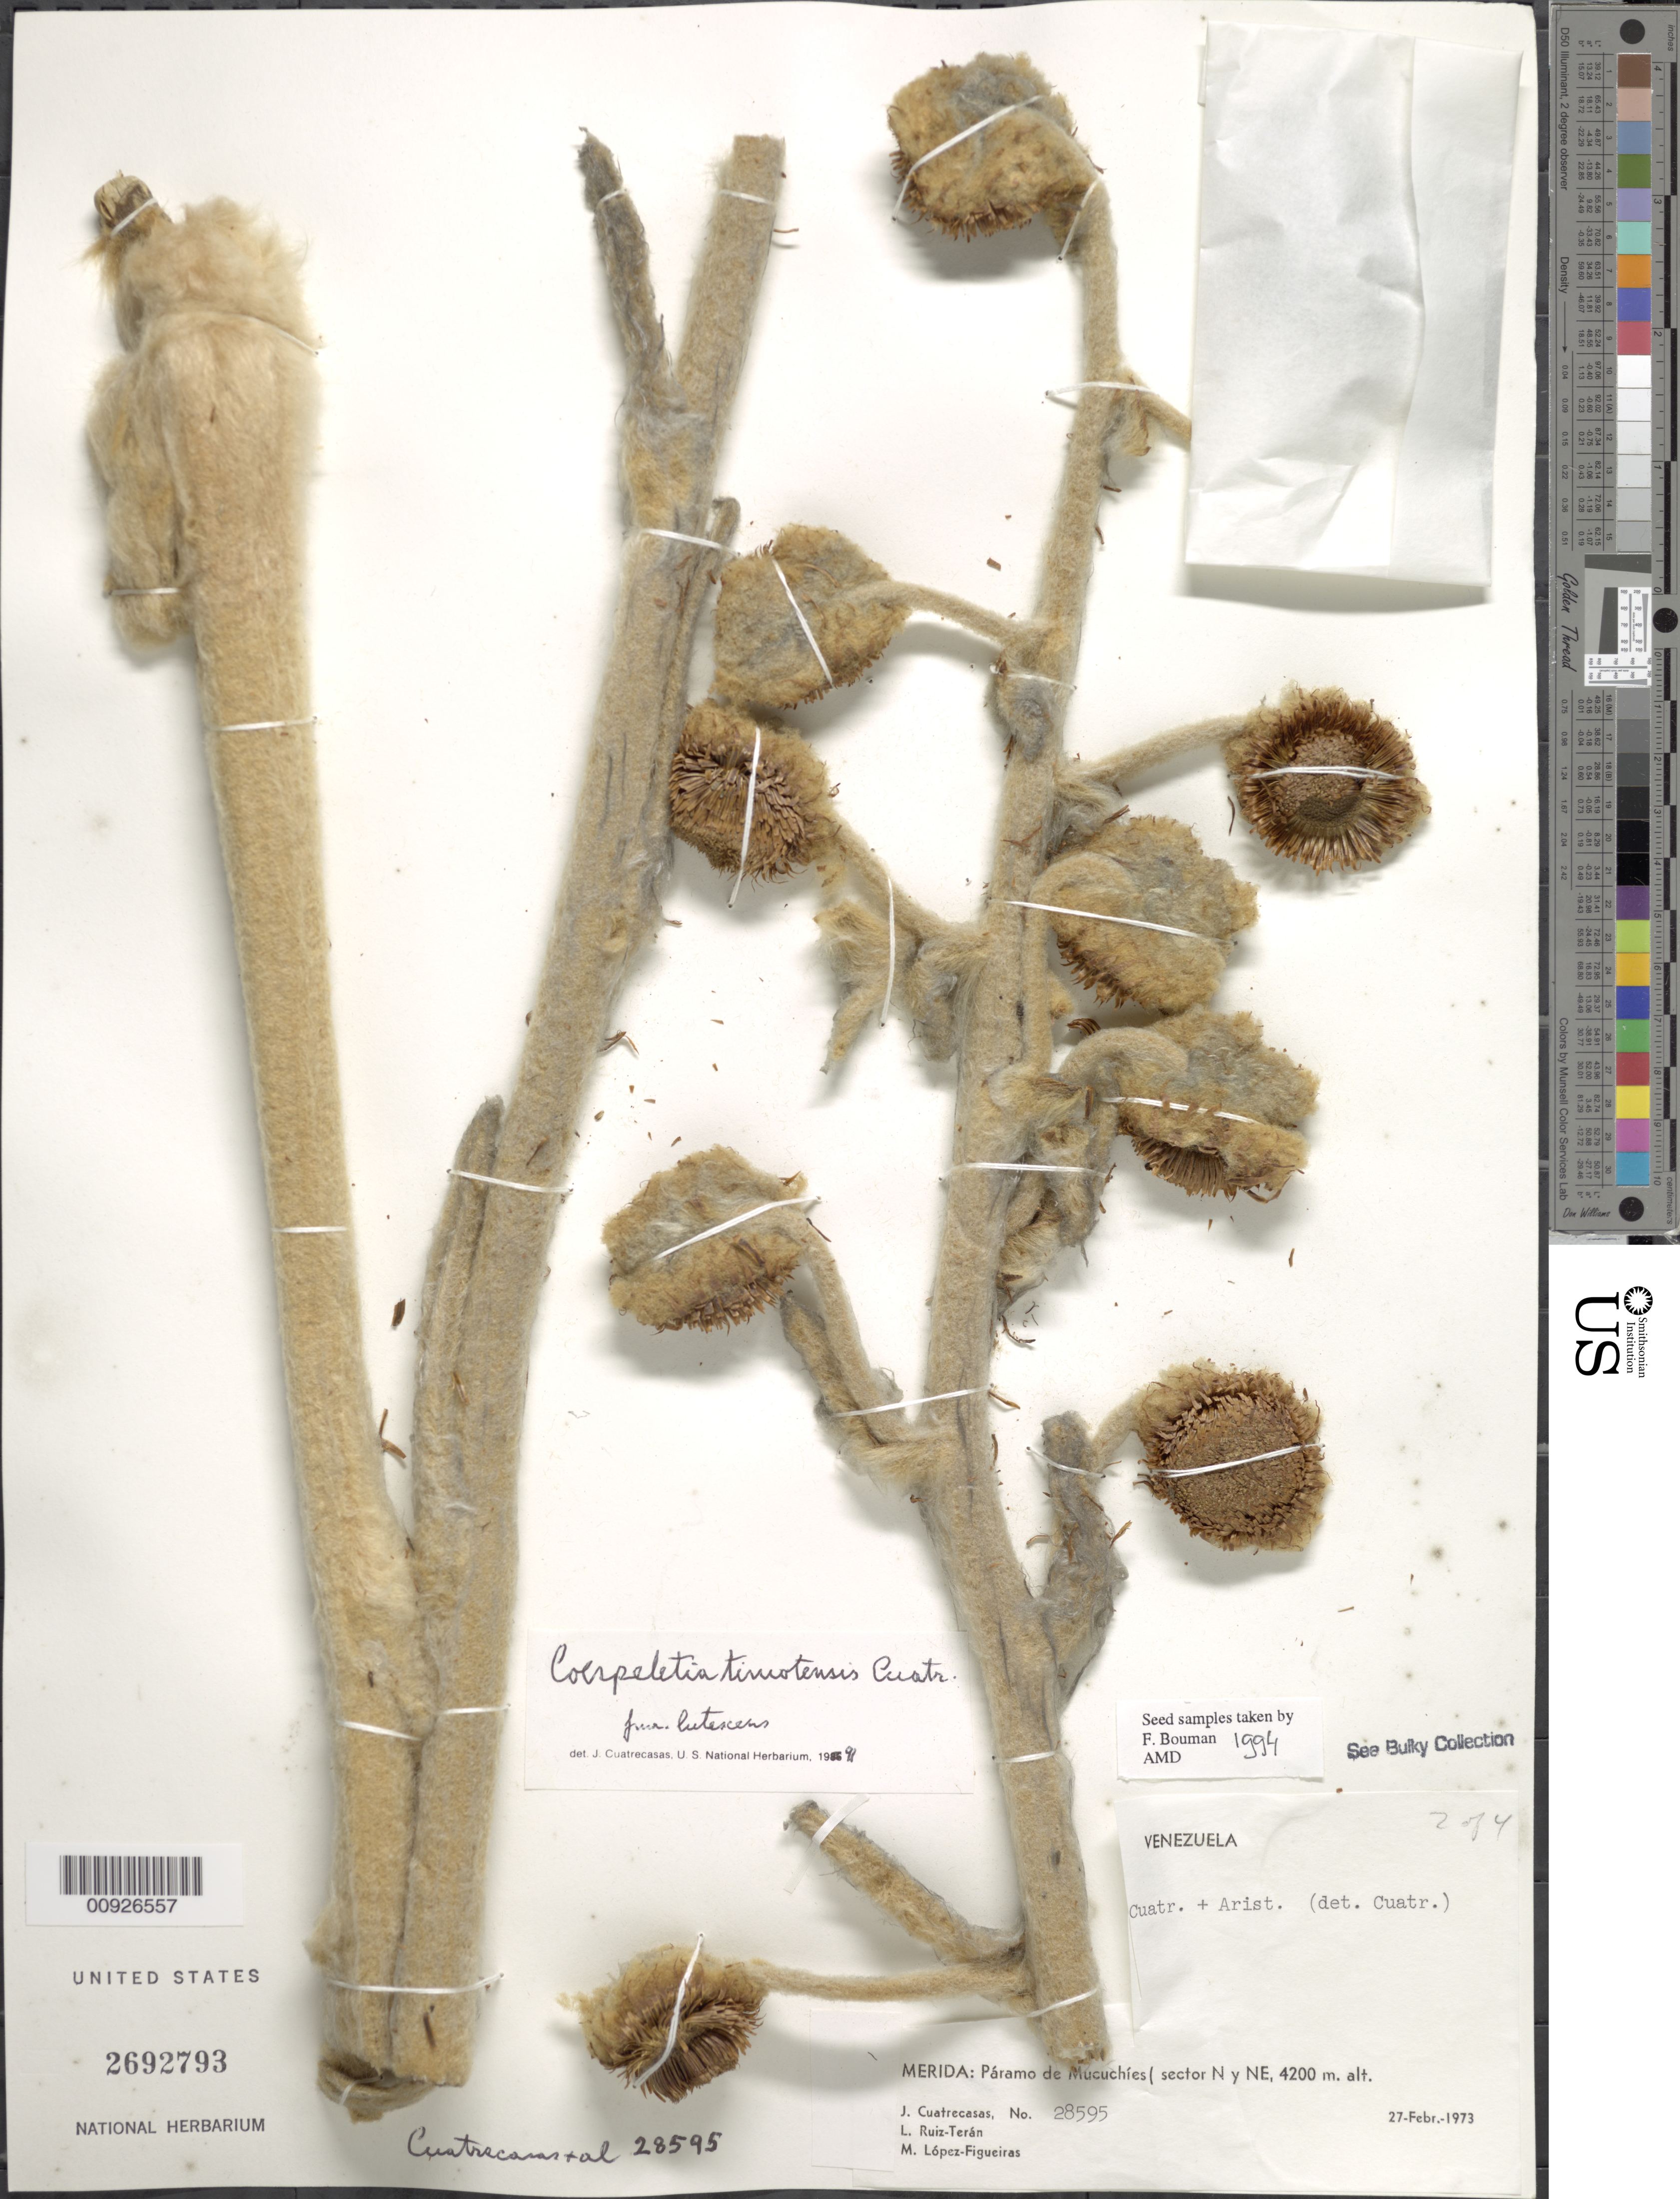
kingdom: Plantae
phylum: Tracheophyta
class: Magnoliopsida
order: Asterales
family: Asteraceae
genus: Coespeletia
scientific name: Coespeletia timotensis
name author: (Cuatrec.) Cuatrec.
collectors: J. Cuatrecasas, L. E. Ruíz-Terán & M. López Figueiras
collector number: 28595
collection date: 1973-02-27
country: Venezuela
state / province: Mérida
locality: Páramo de Mucuchíes. Sector N y NE.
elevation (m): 4200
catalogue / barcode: US 2692793